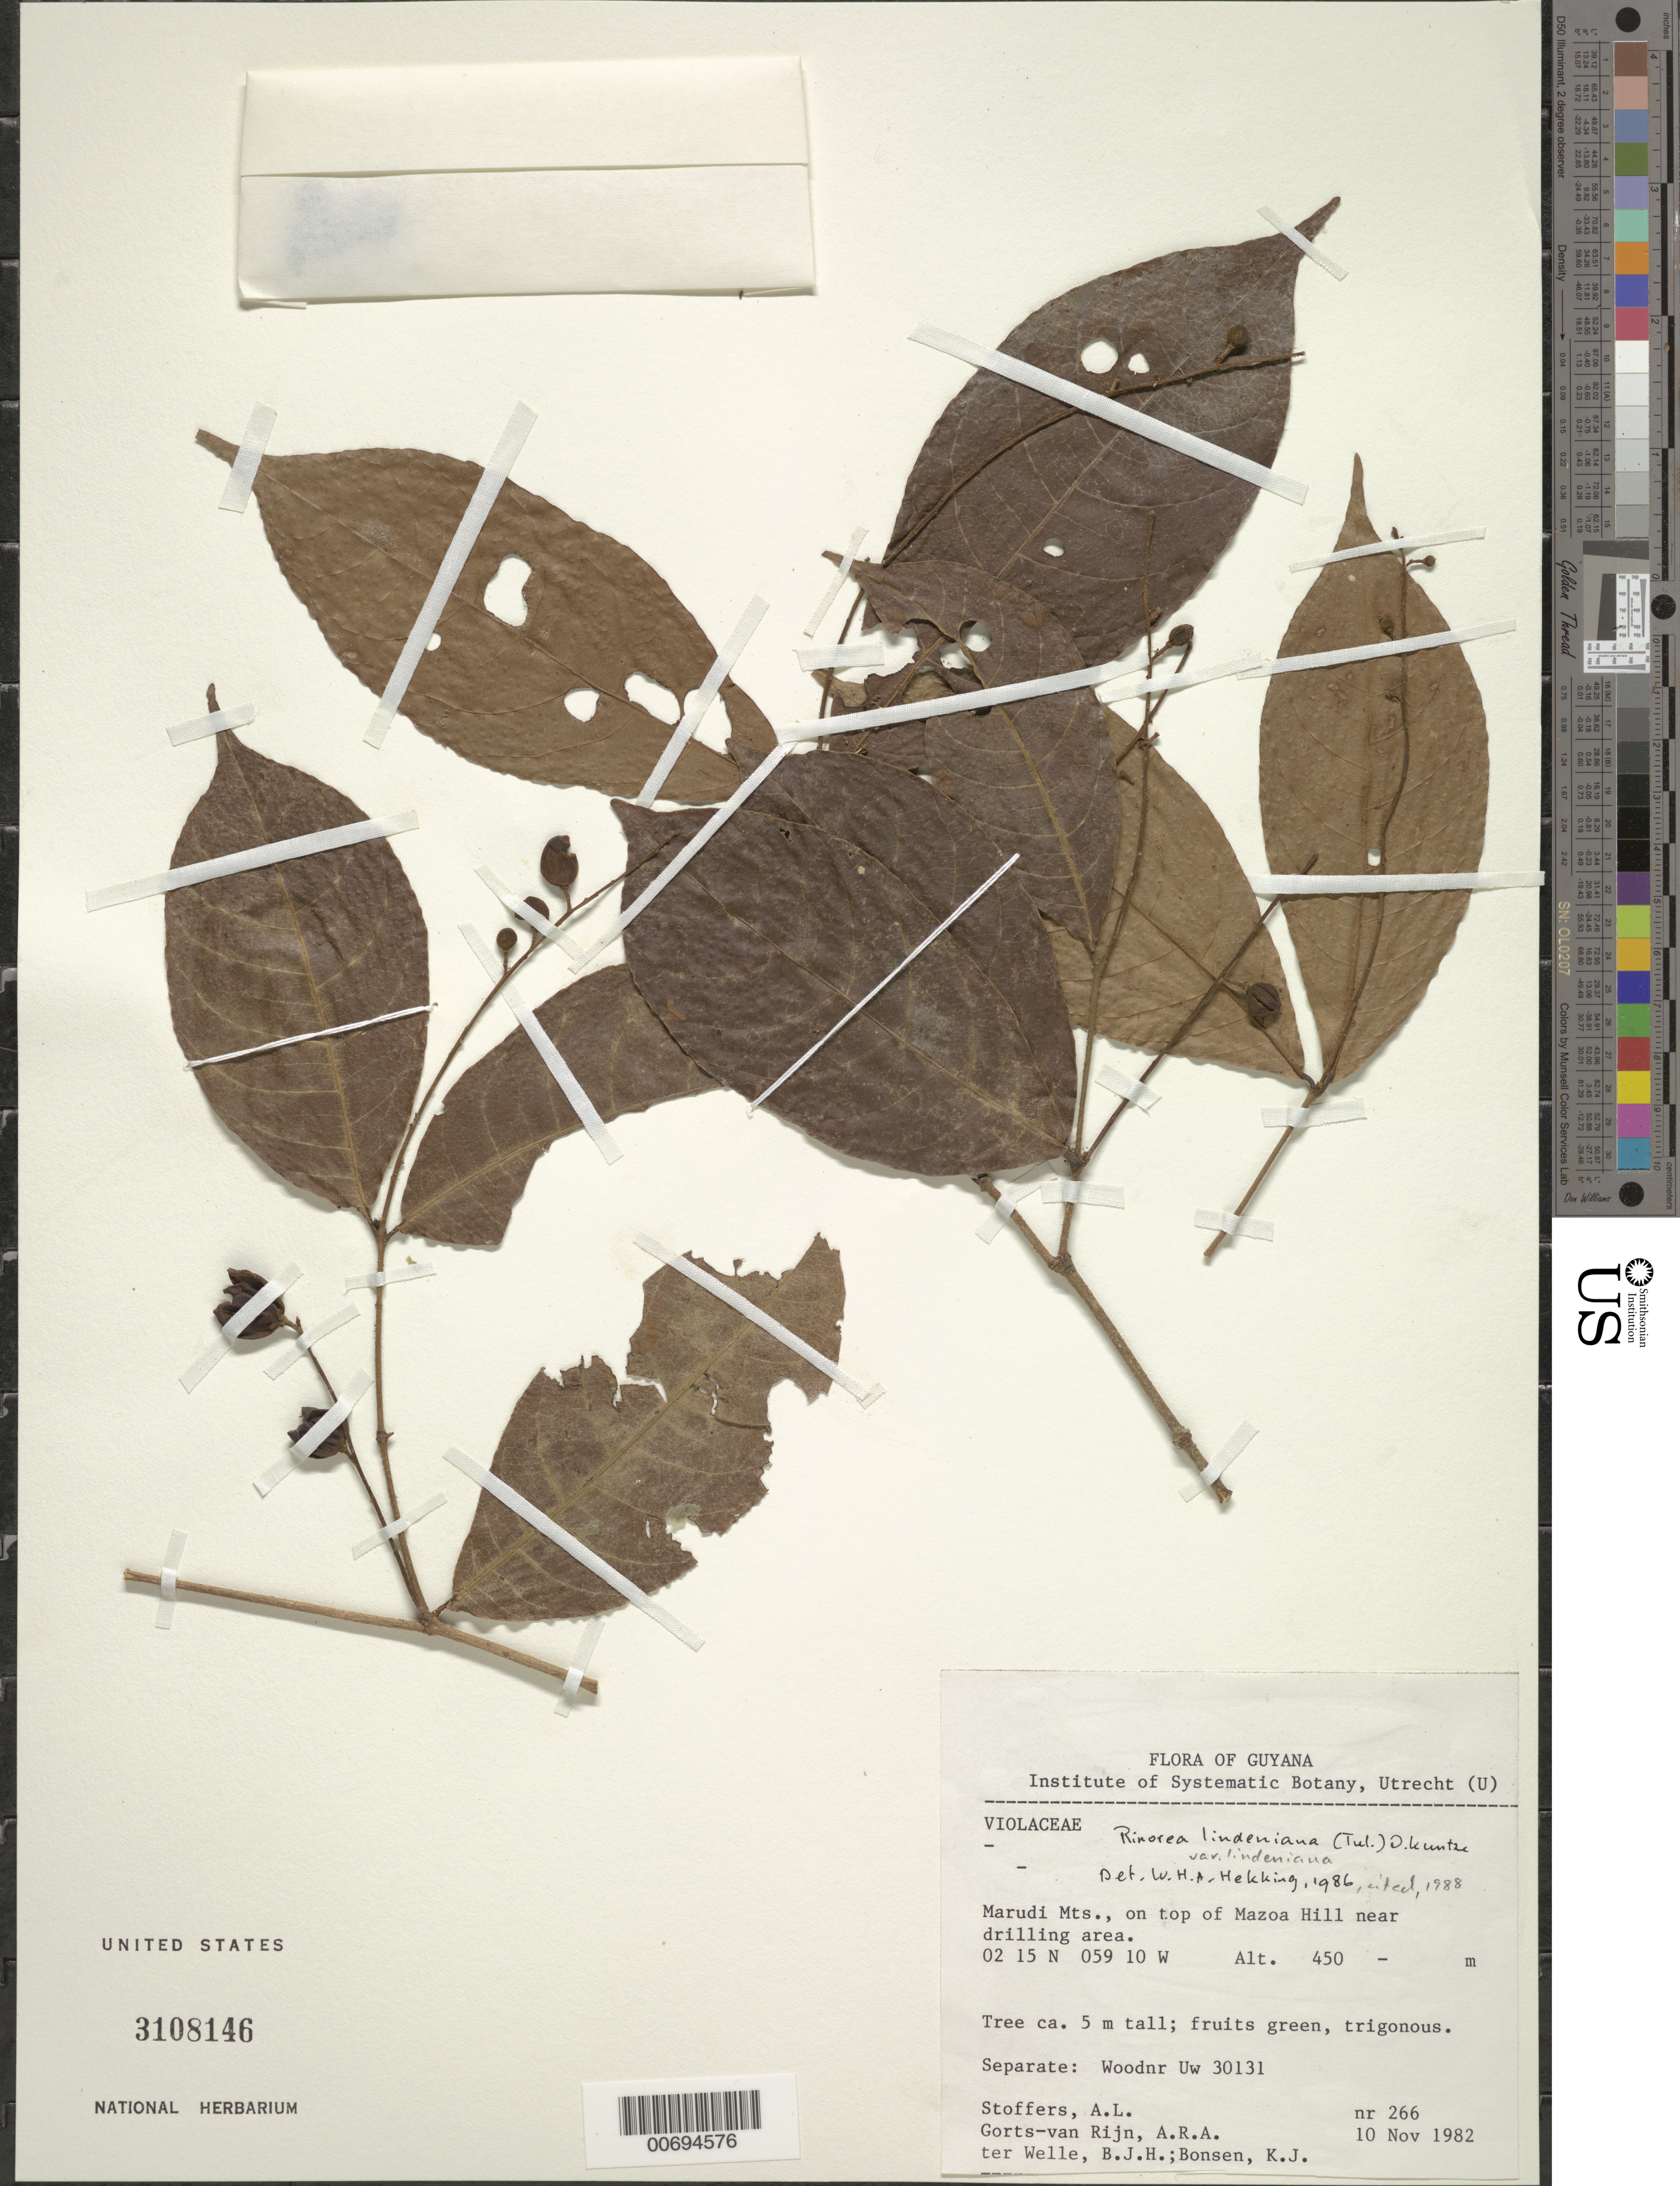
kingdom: Plantae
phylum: Tracheophyta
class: Magnoliopsida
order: Malpighiales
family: Violaceae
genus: Rinorea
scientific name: Rinorea lindeniana var. lindeniana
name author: (Tul.) Kuntze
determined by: Hekking, W. H. A.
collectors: A. Stoffers, A. .R. A. Görts-van Rijn, B. Welle & K. Bonsen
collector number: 266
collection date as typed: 10-Nov-82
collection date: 1982-11-10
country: Guyana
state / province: U. Takutu-U. Essequibo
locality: Marudi Mts., on top of Mazoa hill near drilling area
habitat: Top of hill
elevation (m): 450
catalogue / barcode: US 3108146